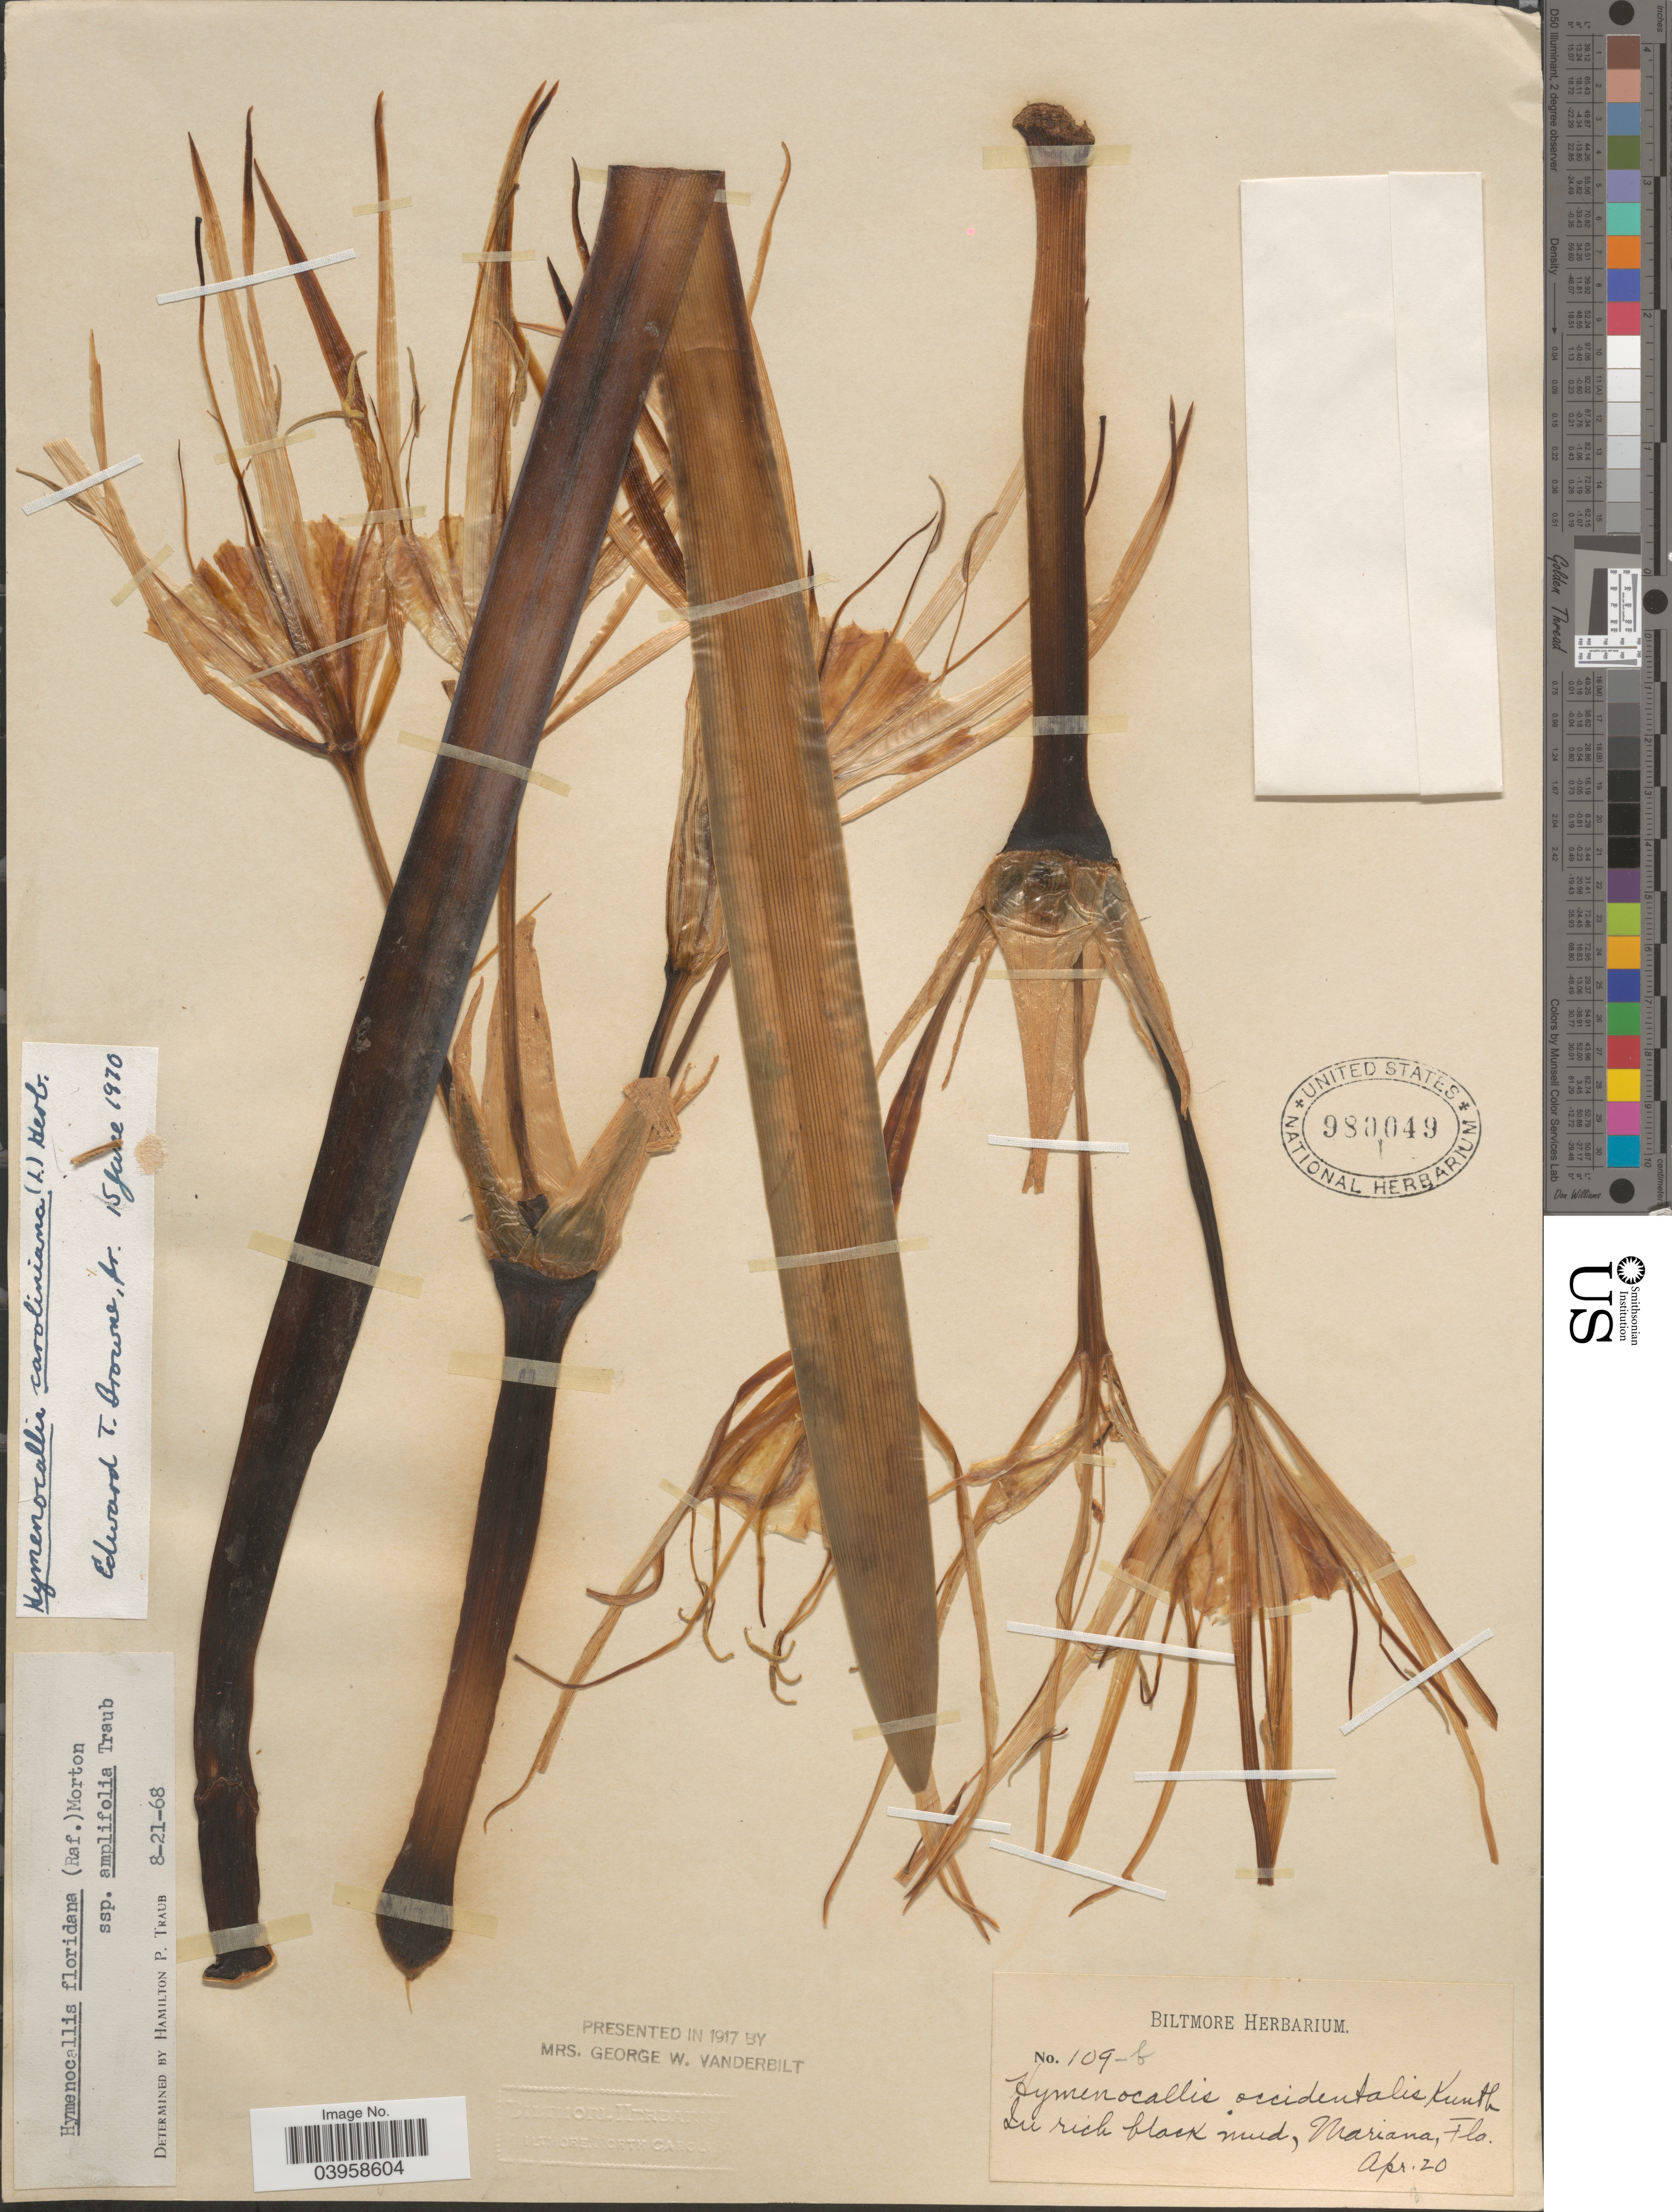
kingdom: Plantae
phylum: Tracheophyta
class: Liliopsida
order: Asparagales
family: Amaryllidaceae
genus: Hymenocallis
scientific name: Hymenocallis caroliniana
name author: (L.) Herb.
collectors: ex herb. Biltmore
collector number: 109-b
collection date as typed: Transcribed d/m/y: /4/20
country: United States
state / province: Florida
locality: Mariana.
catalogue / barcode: US 980049